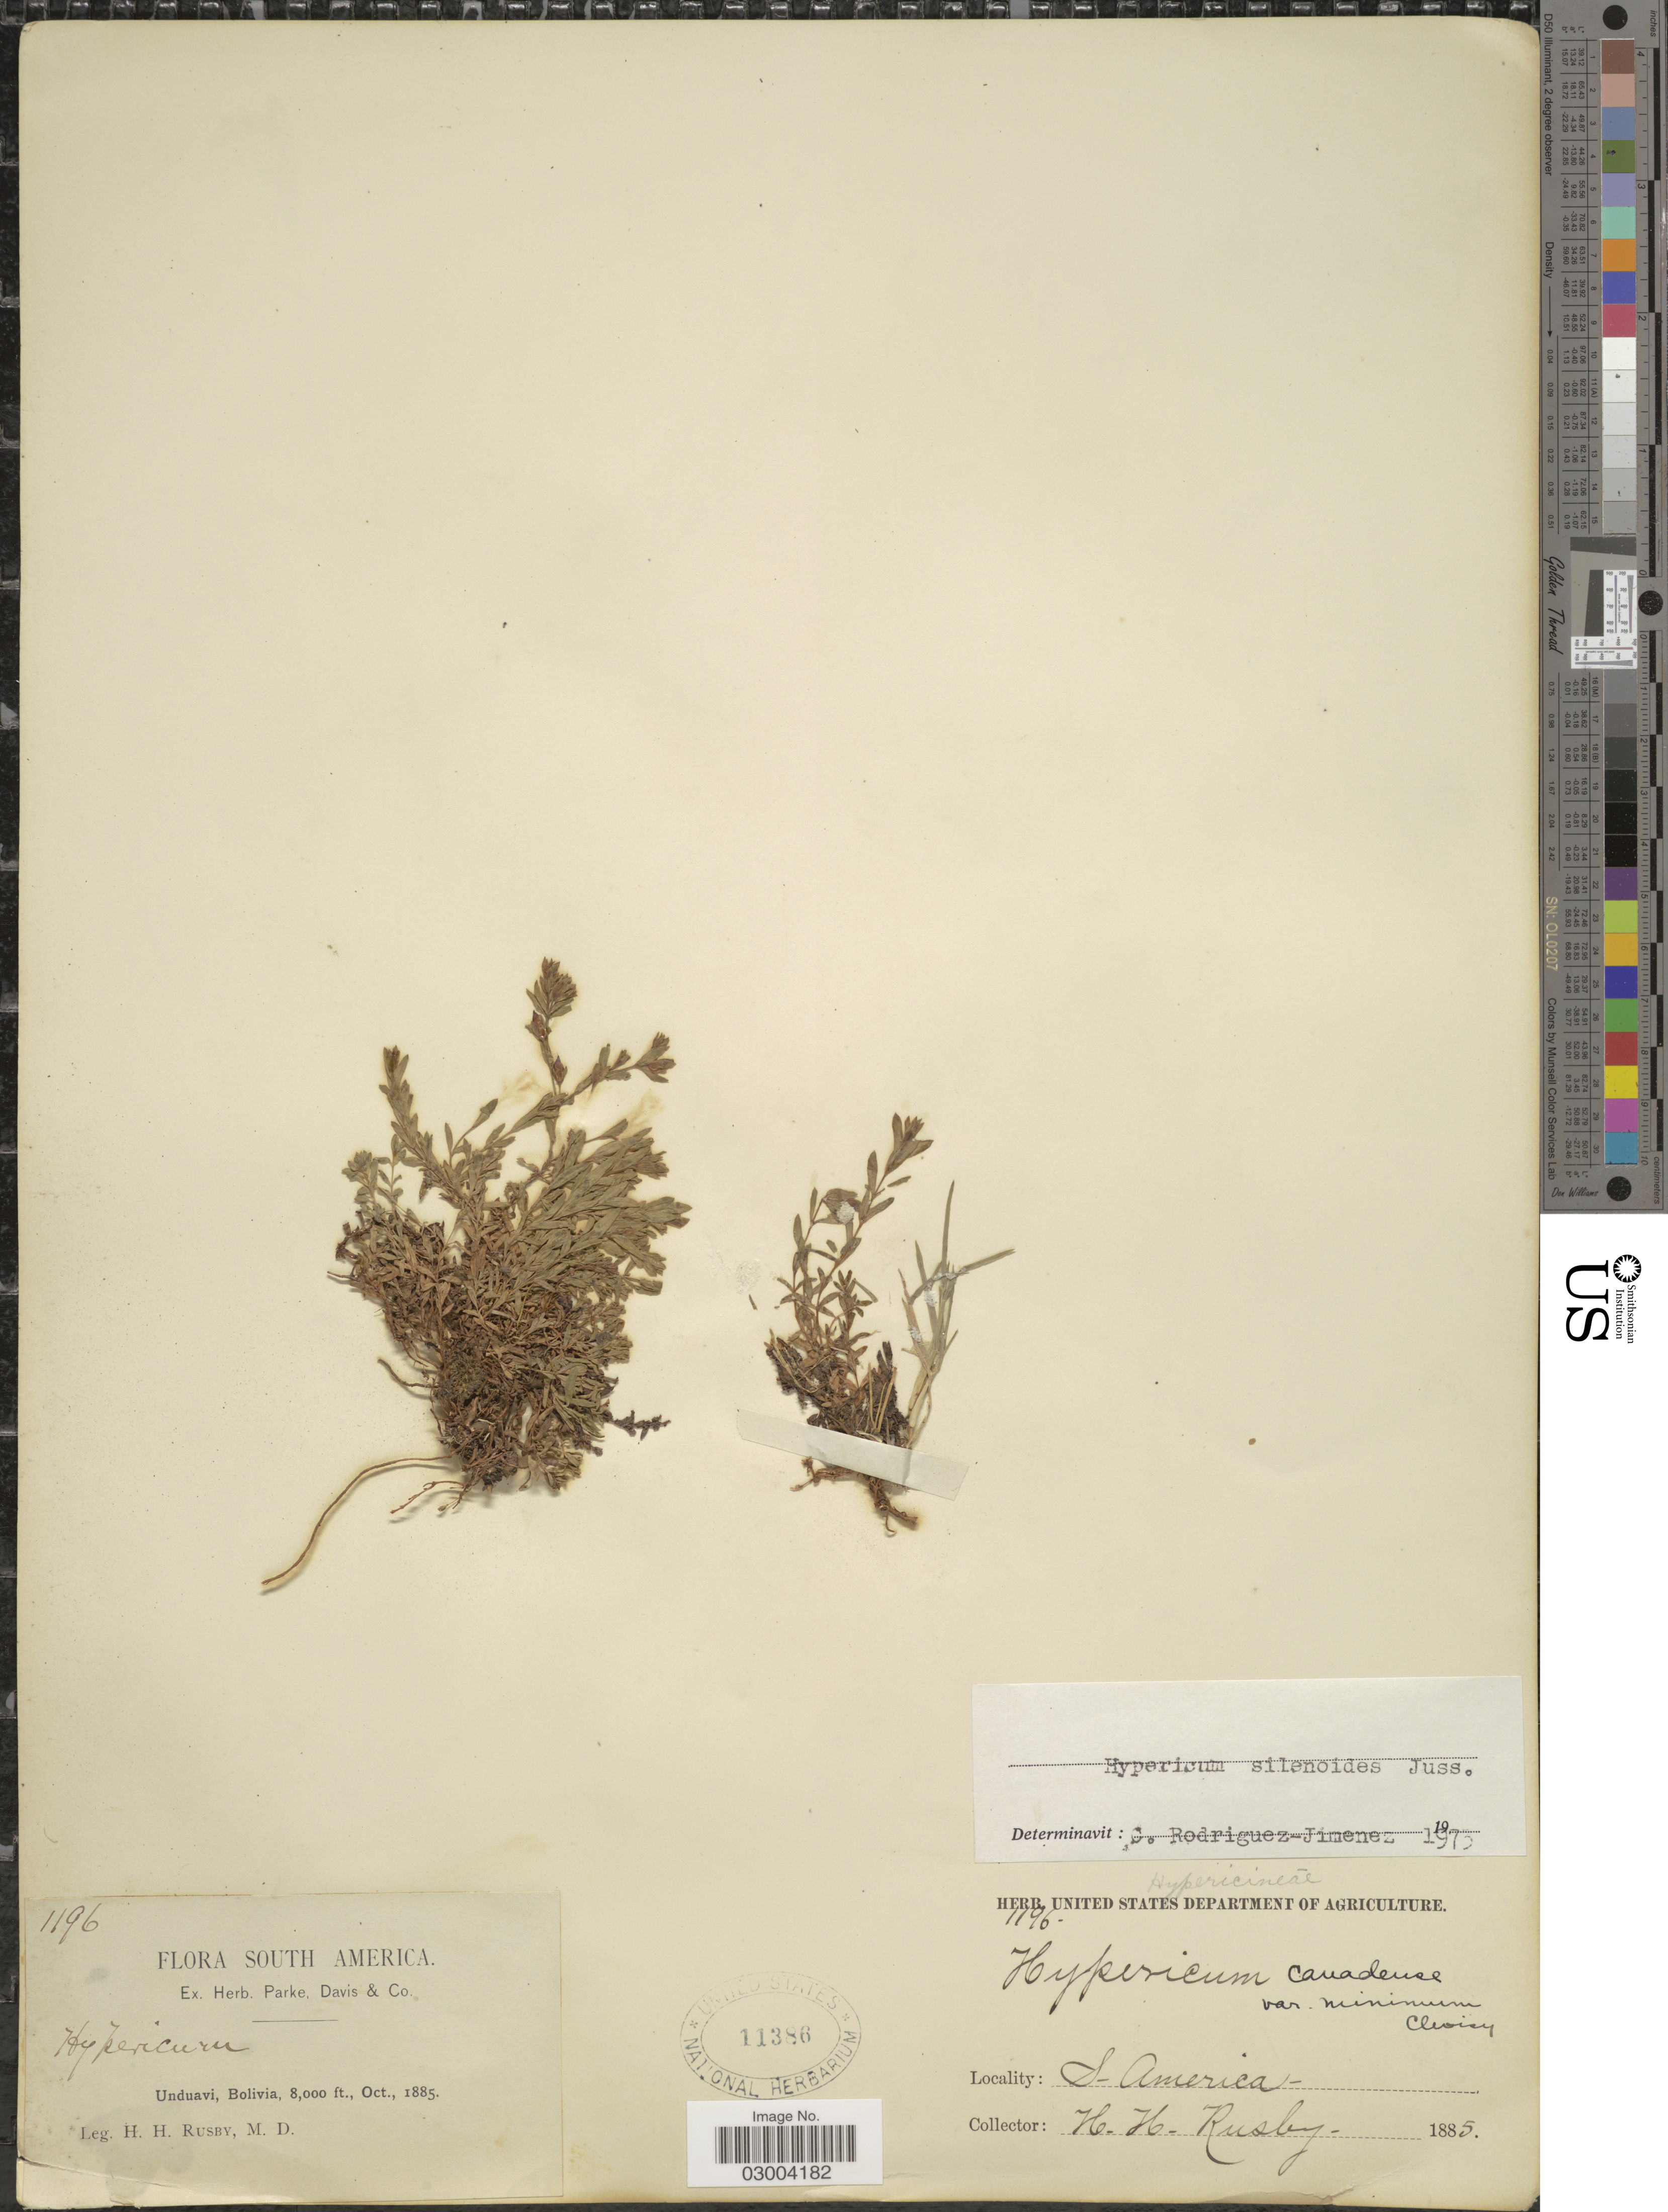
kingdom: Plantae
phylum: Tracheophyta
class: Magnoliopsida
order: Malpighiales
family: Hypericaceae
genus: Hypericum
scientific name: Hypericum silenoides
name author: Juss.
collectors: H. H. Rusby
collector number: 1196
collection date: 1885-10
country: Bolivia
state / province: La Paz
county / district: Nor Yungas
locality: Unduavi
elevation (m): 2438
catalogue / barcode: US 11386